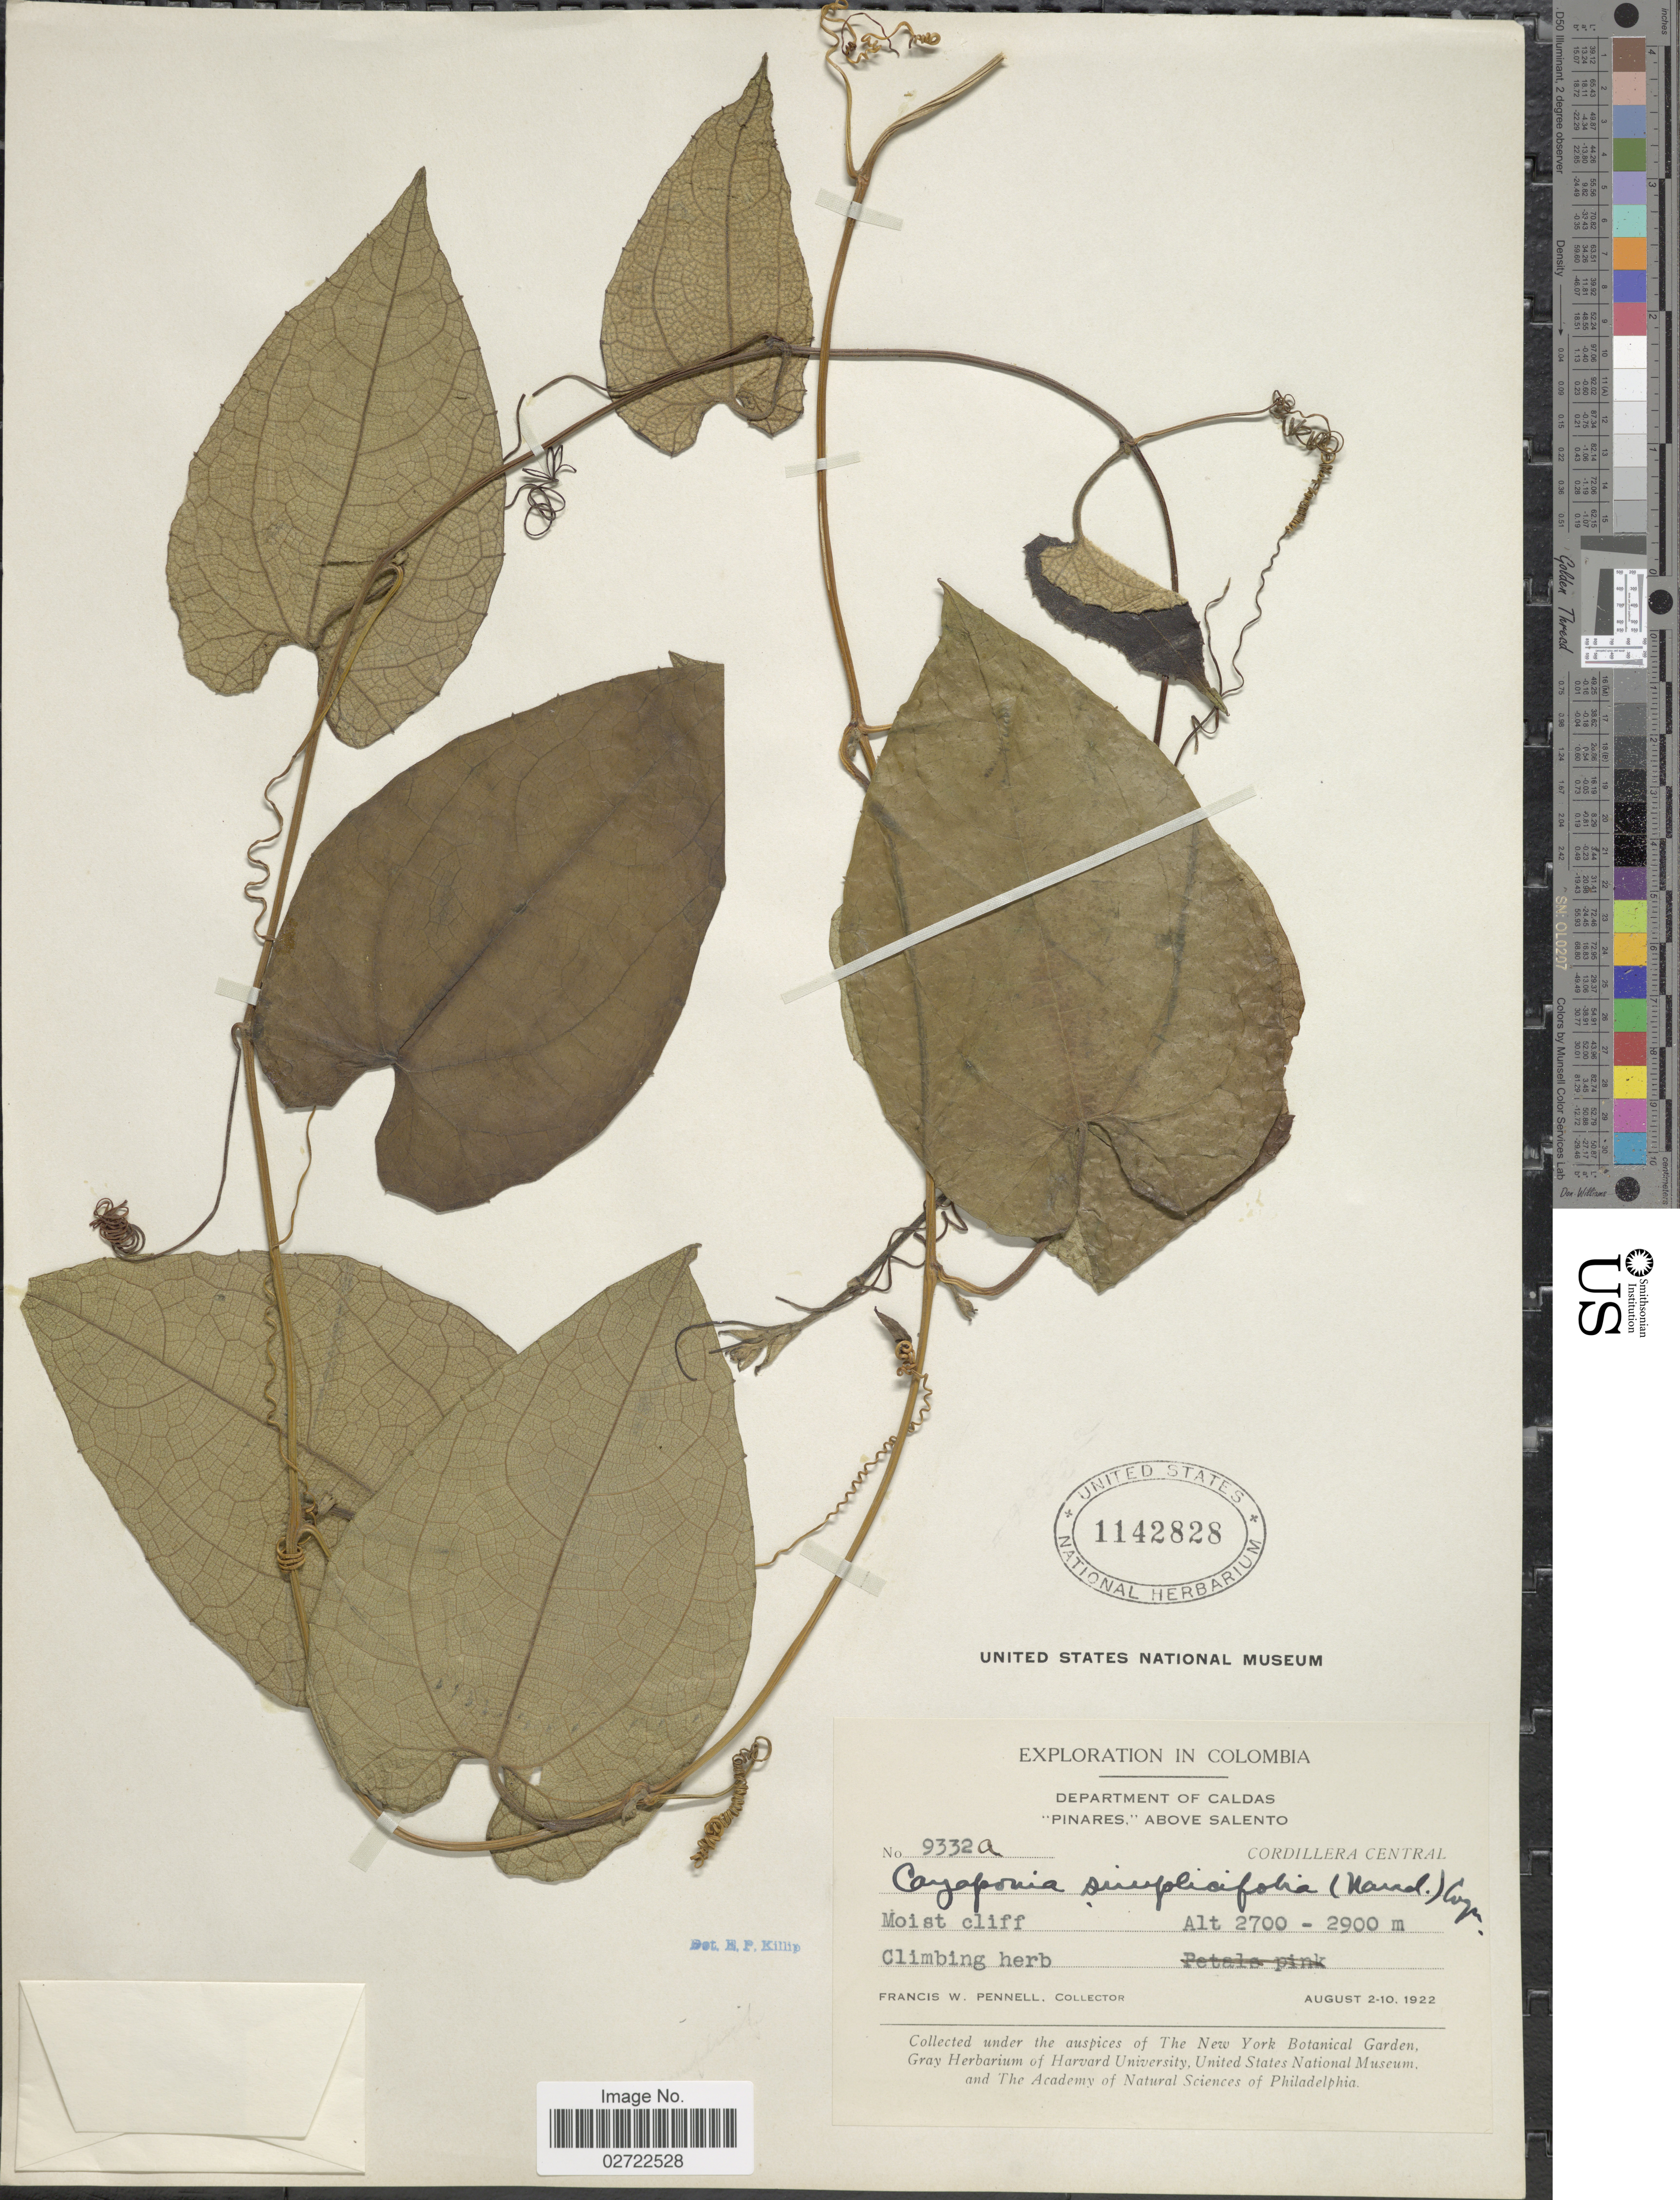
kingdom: Plantae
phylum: Tracheophyta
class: Magnoliopsida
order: Cucurbitales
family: Cucurbitaceae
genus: Cayaponia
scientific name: Cayaponia simplicifolia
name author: (Naudin) Cogn.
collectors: F. W. Pennell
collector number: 9332A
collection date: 1922-08-02/1922-08-10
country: Colombia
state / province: Caldas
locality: Department of Caldas, "Pinares," above Salento. Cordillera Central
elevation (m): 2700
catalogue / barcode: US 1142828